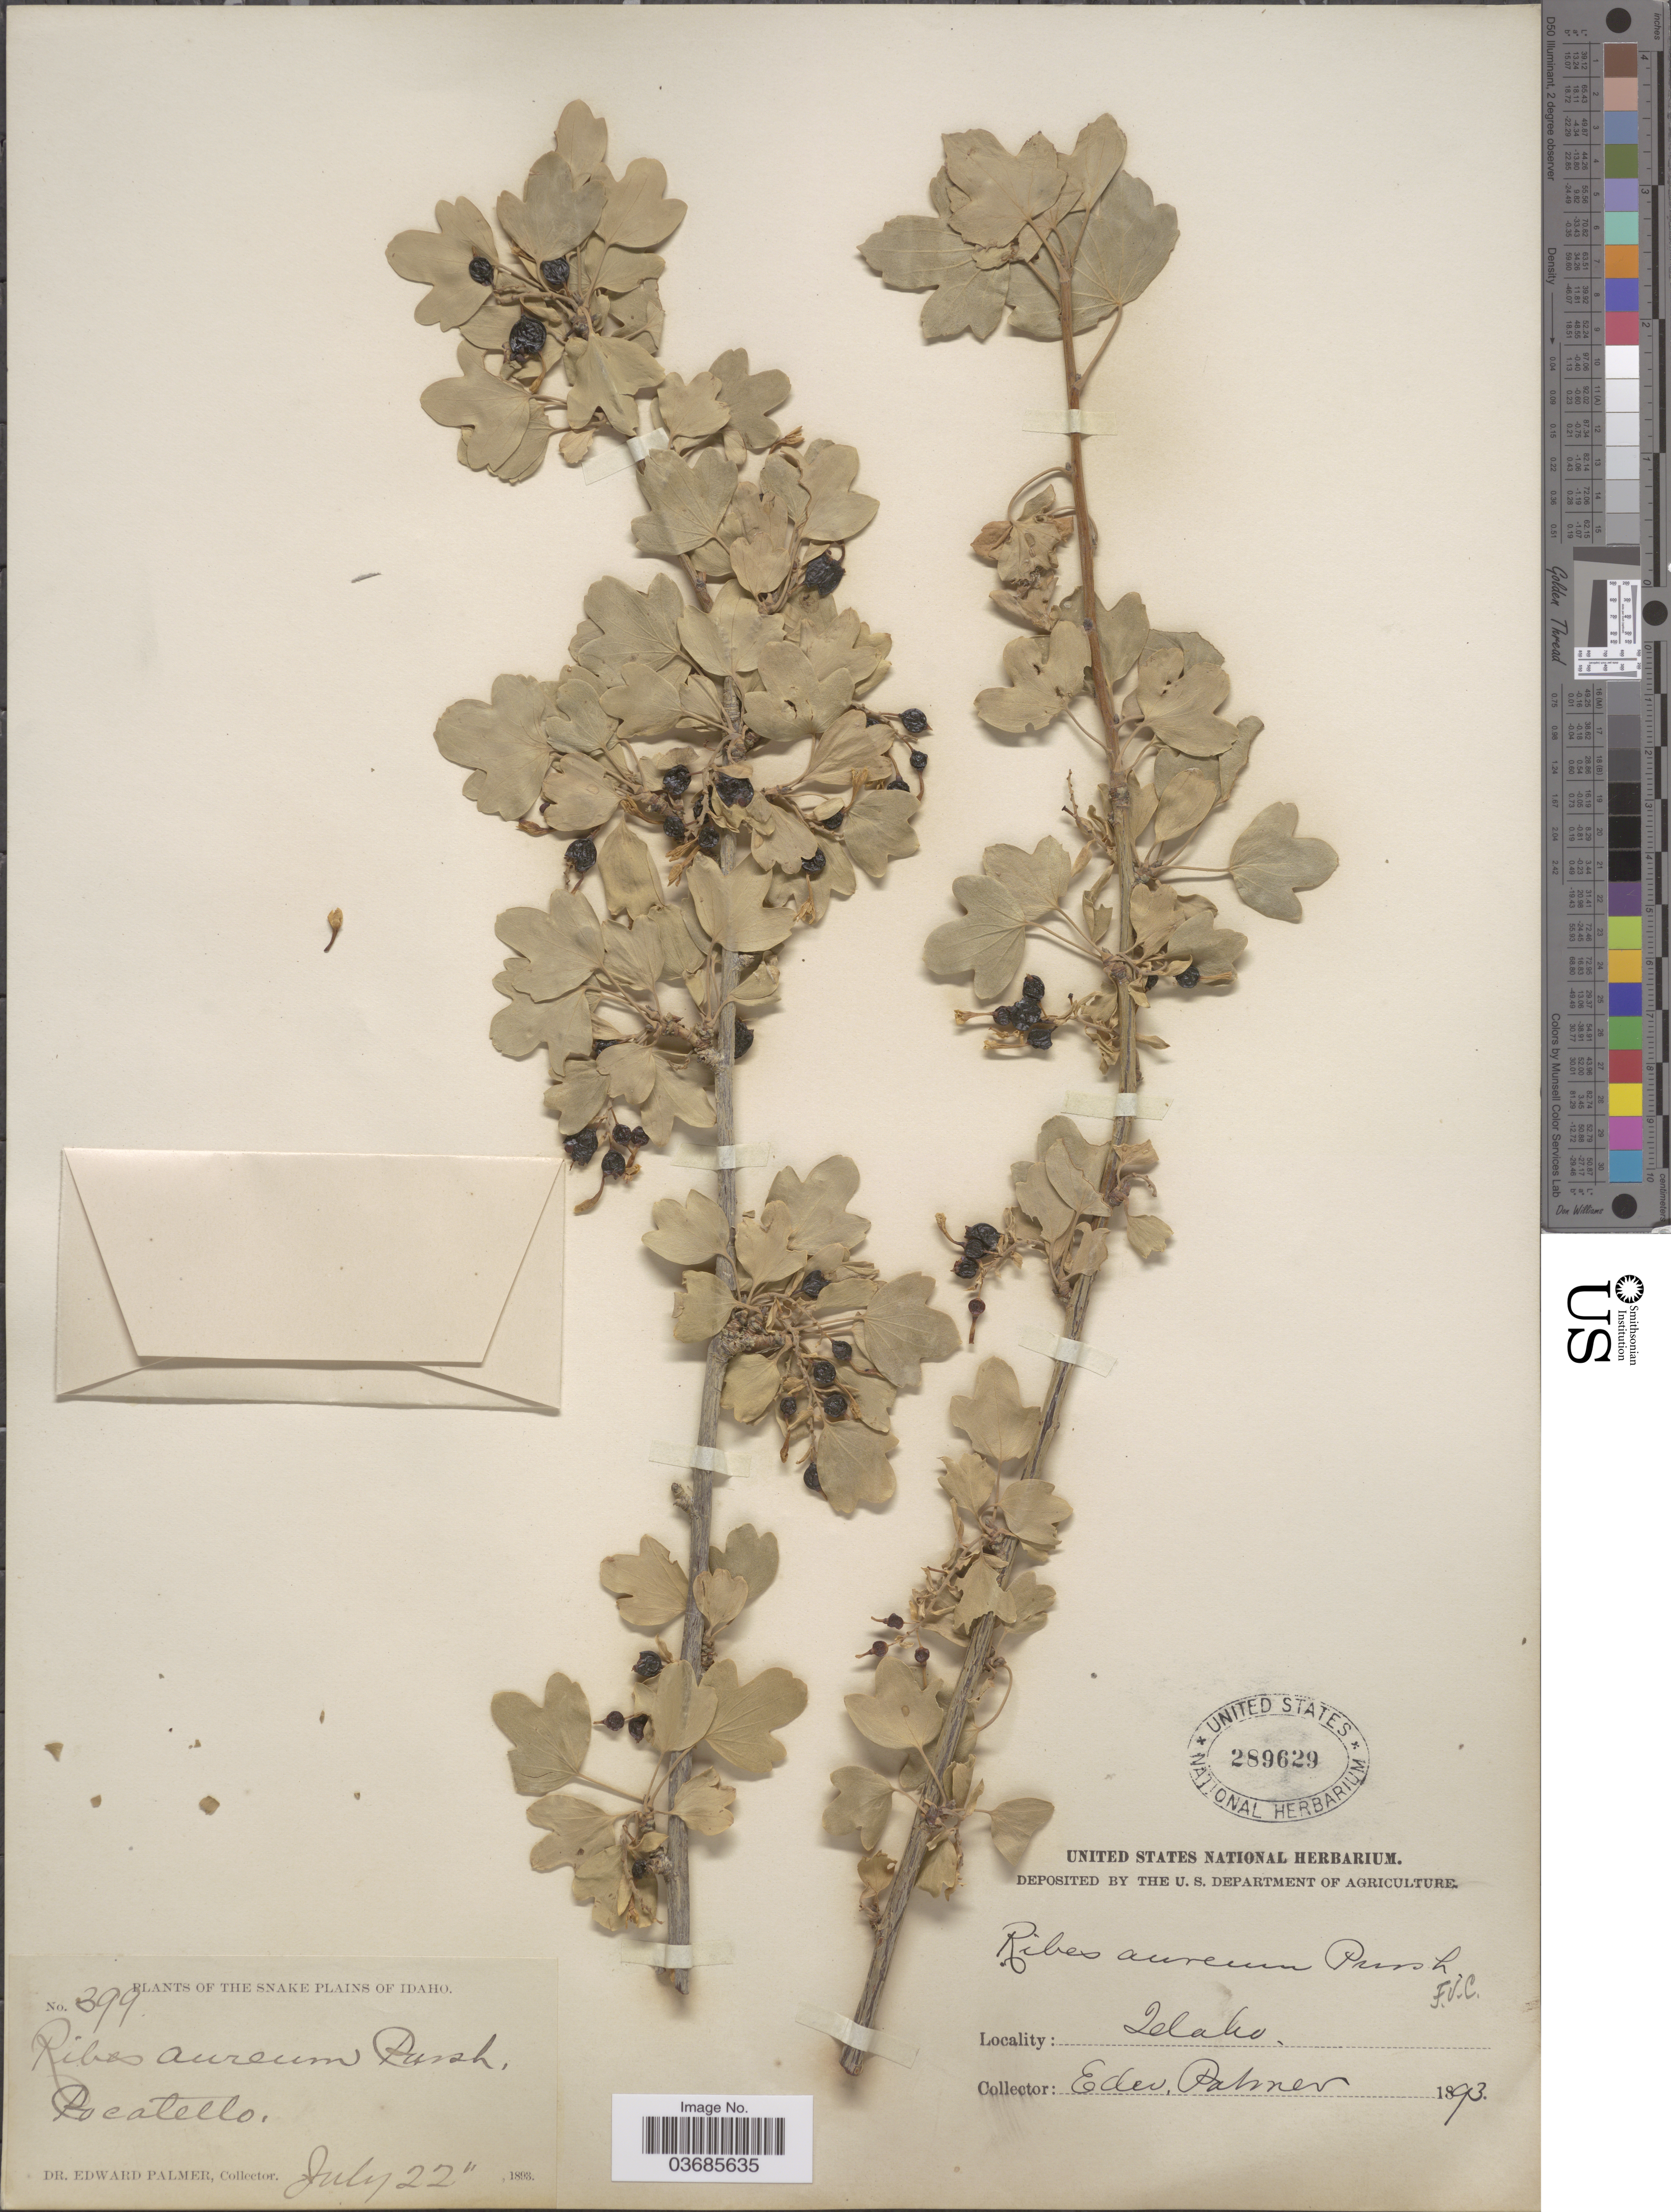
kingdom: Plantae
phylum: Tracheophyta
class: Magnoliopsida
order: Saxifragales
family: Grossulariaceae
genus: Ribes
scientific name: Ribes aureum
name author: Pursh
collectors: E. Palmer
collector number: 399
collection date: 1893-07-22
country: United States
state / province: Idaho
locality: The Snake Plains of Idaho. Pocatello.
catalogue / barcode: US 289629